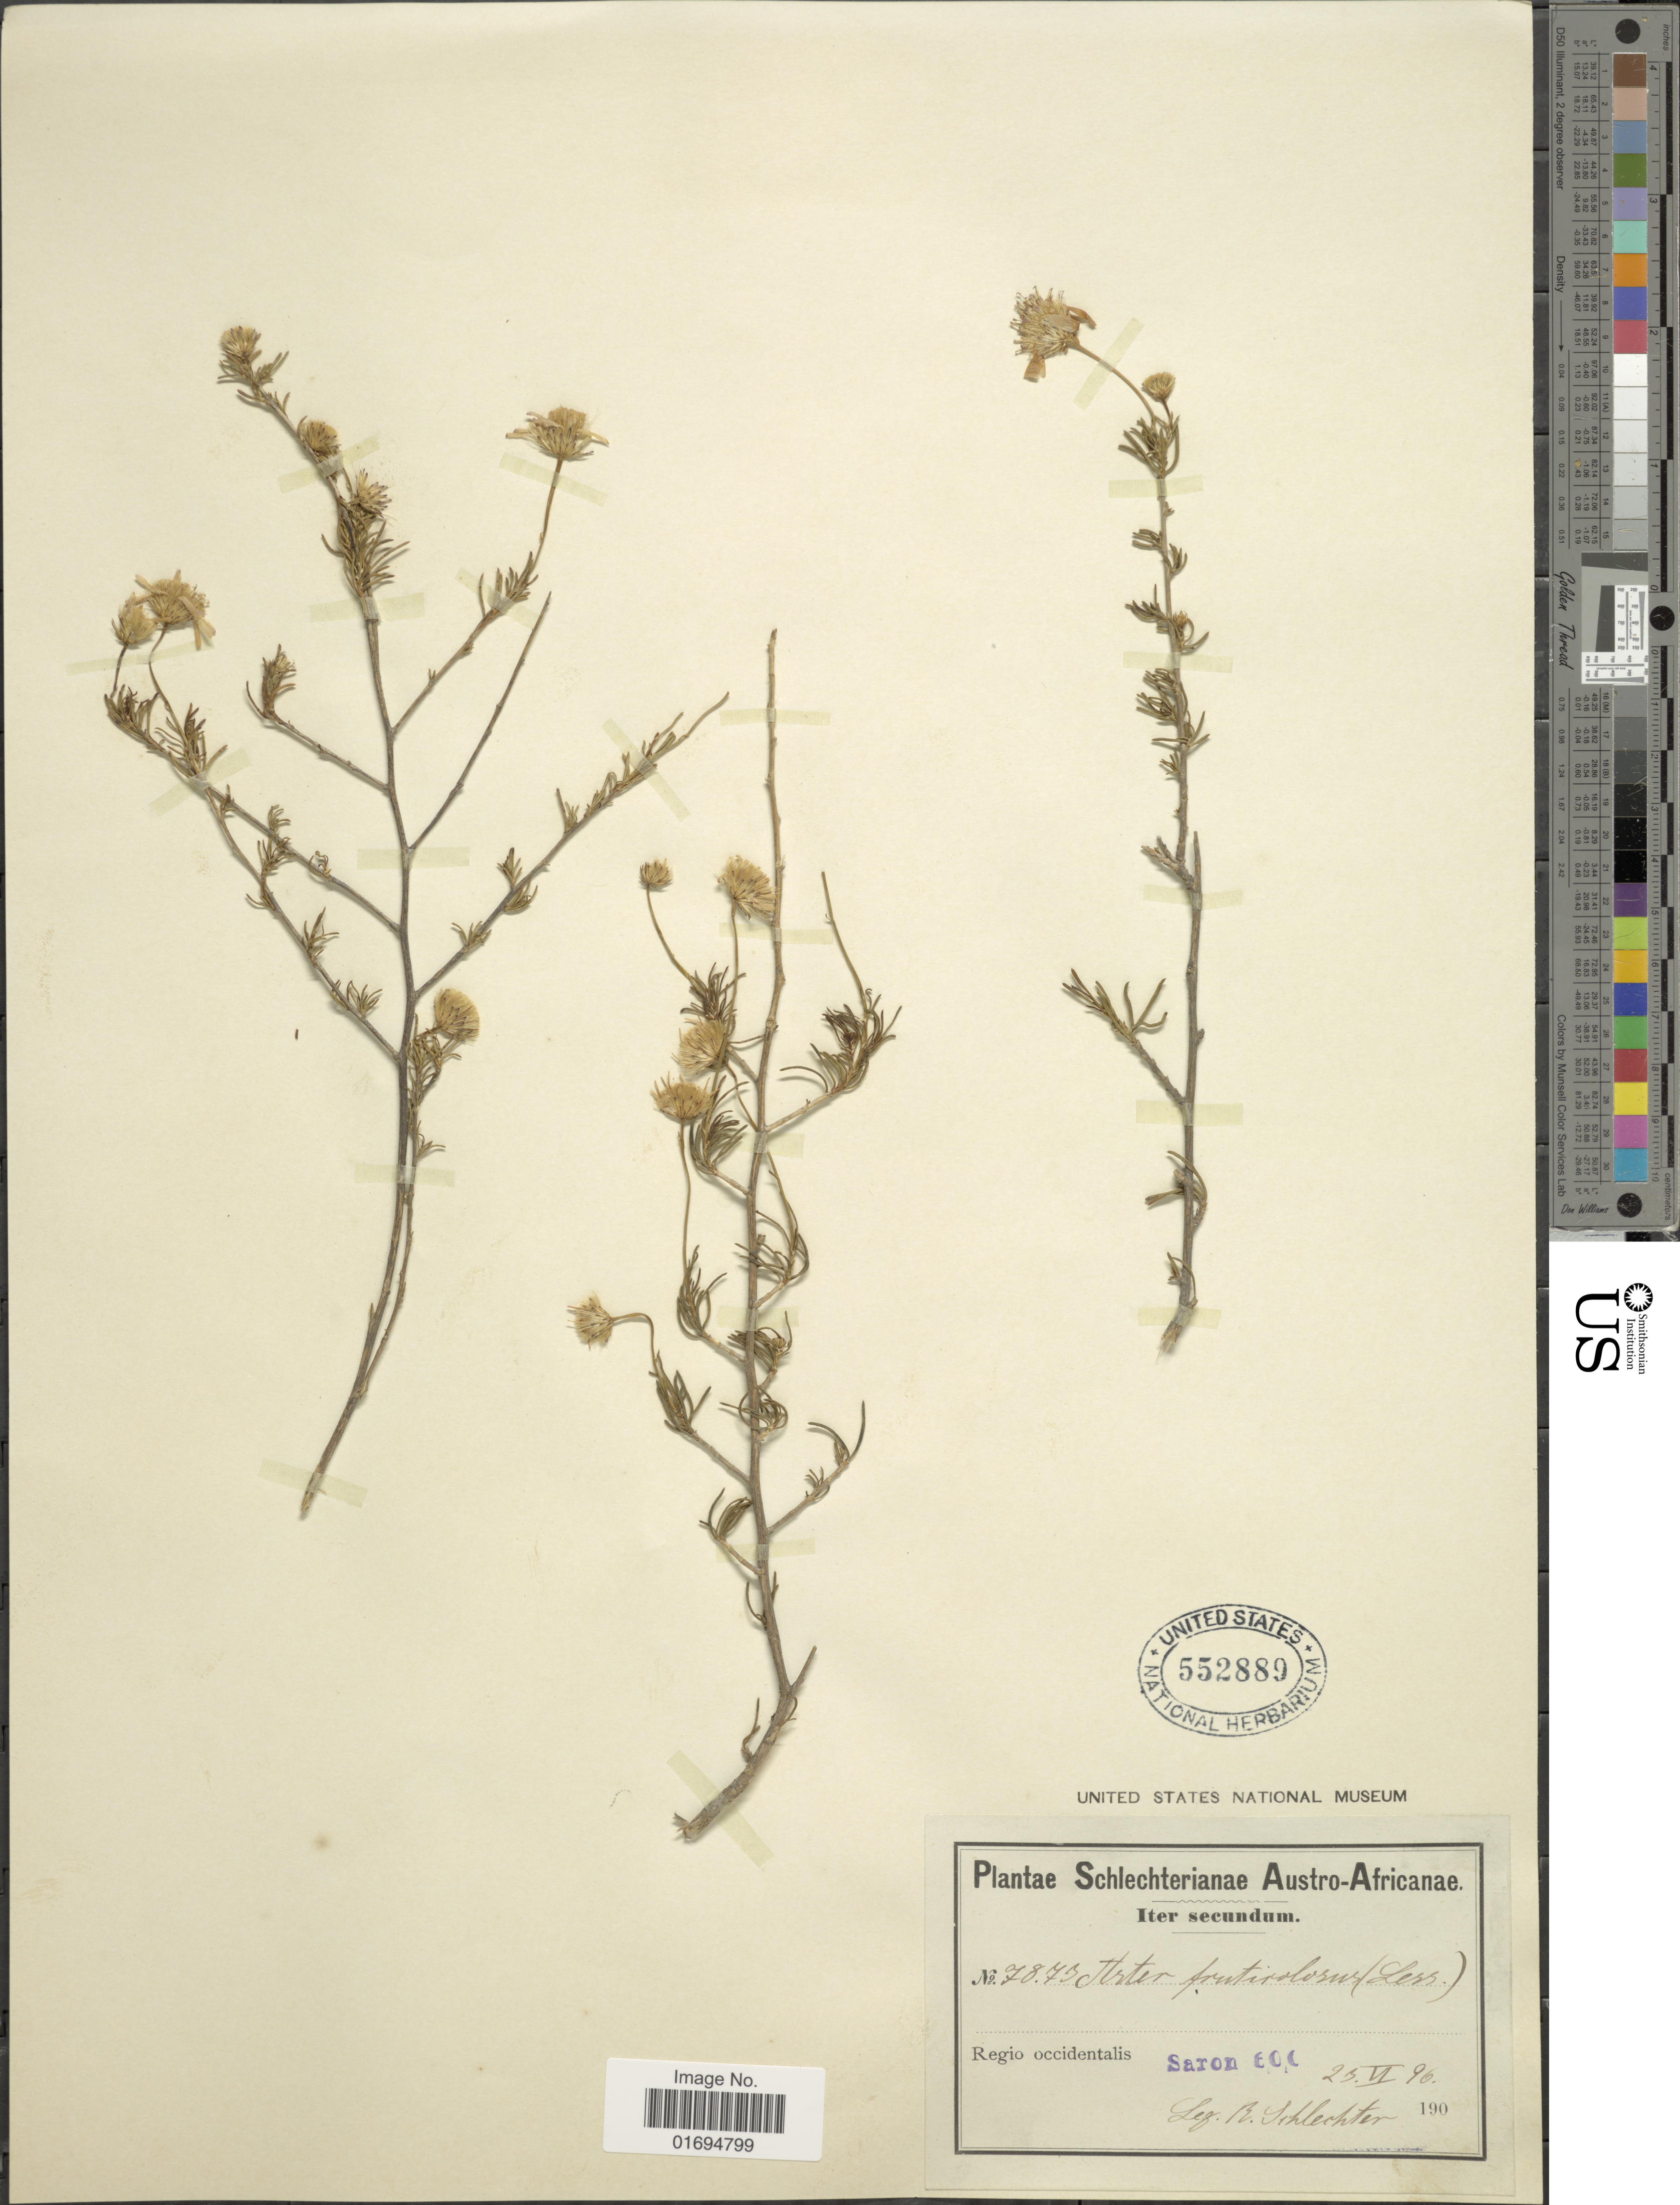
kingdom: Plantae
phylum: Tracheophyta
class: Magnoliopsida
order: Asterales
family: Asteraceae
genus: Felicia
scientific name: Felicia filifolia subsp. filifolia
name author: (Vent.) Burtt Davy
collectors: F. R. R. Schlechter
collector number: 7873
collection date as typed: Transcribed d/m/y: 23/6/96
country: South Africa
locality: Austro-Africanae, Regio occidentalis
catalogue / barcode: US 552889